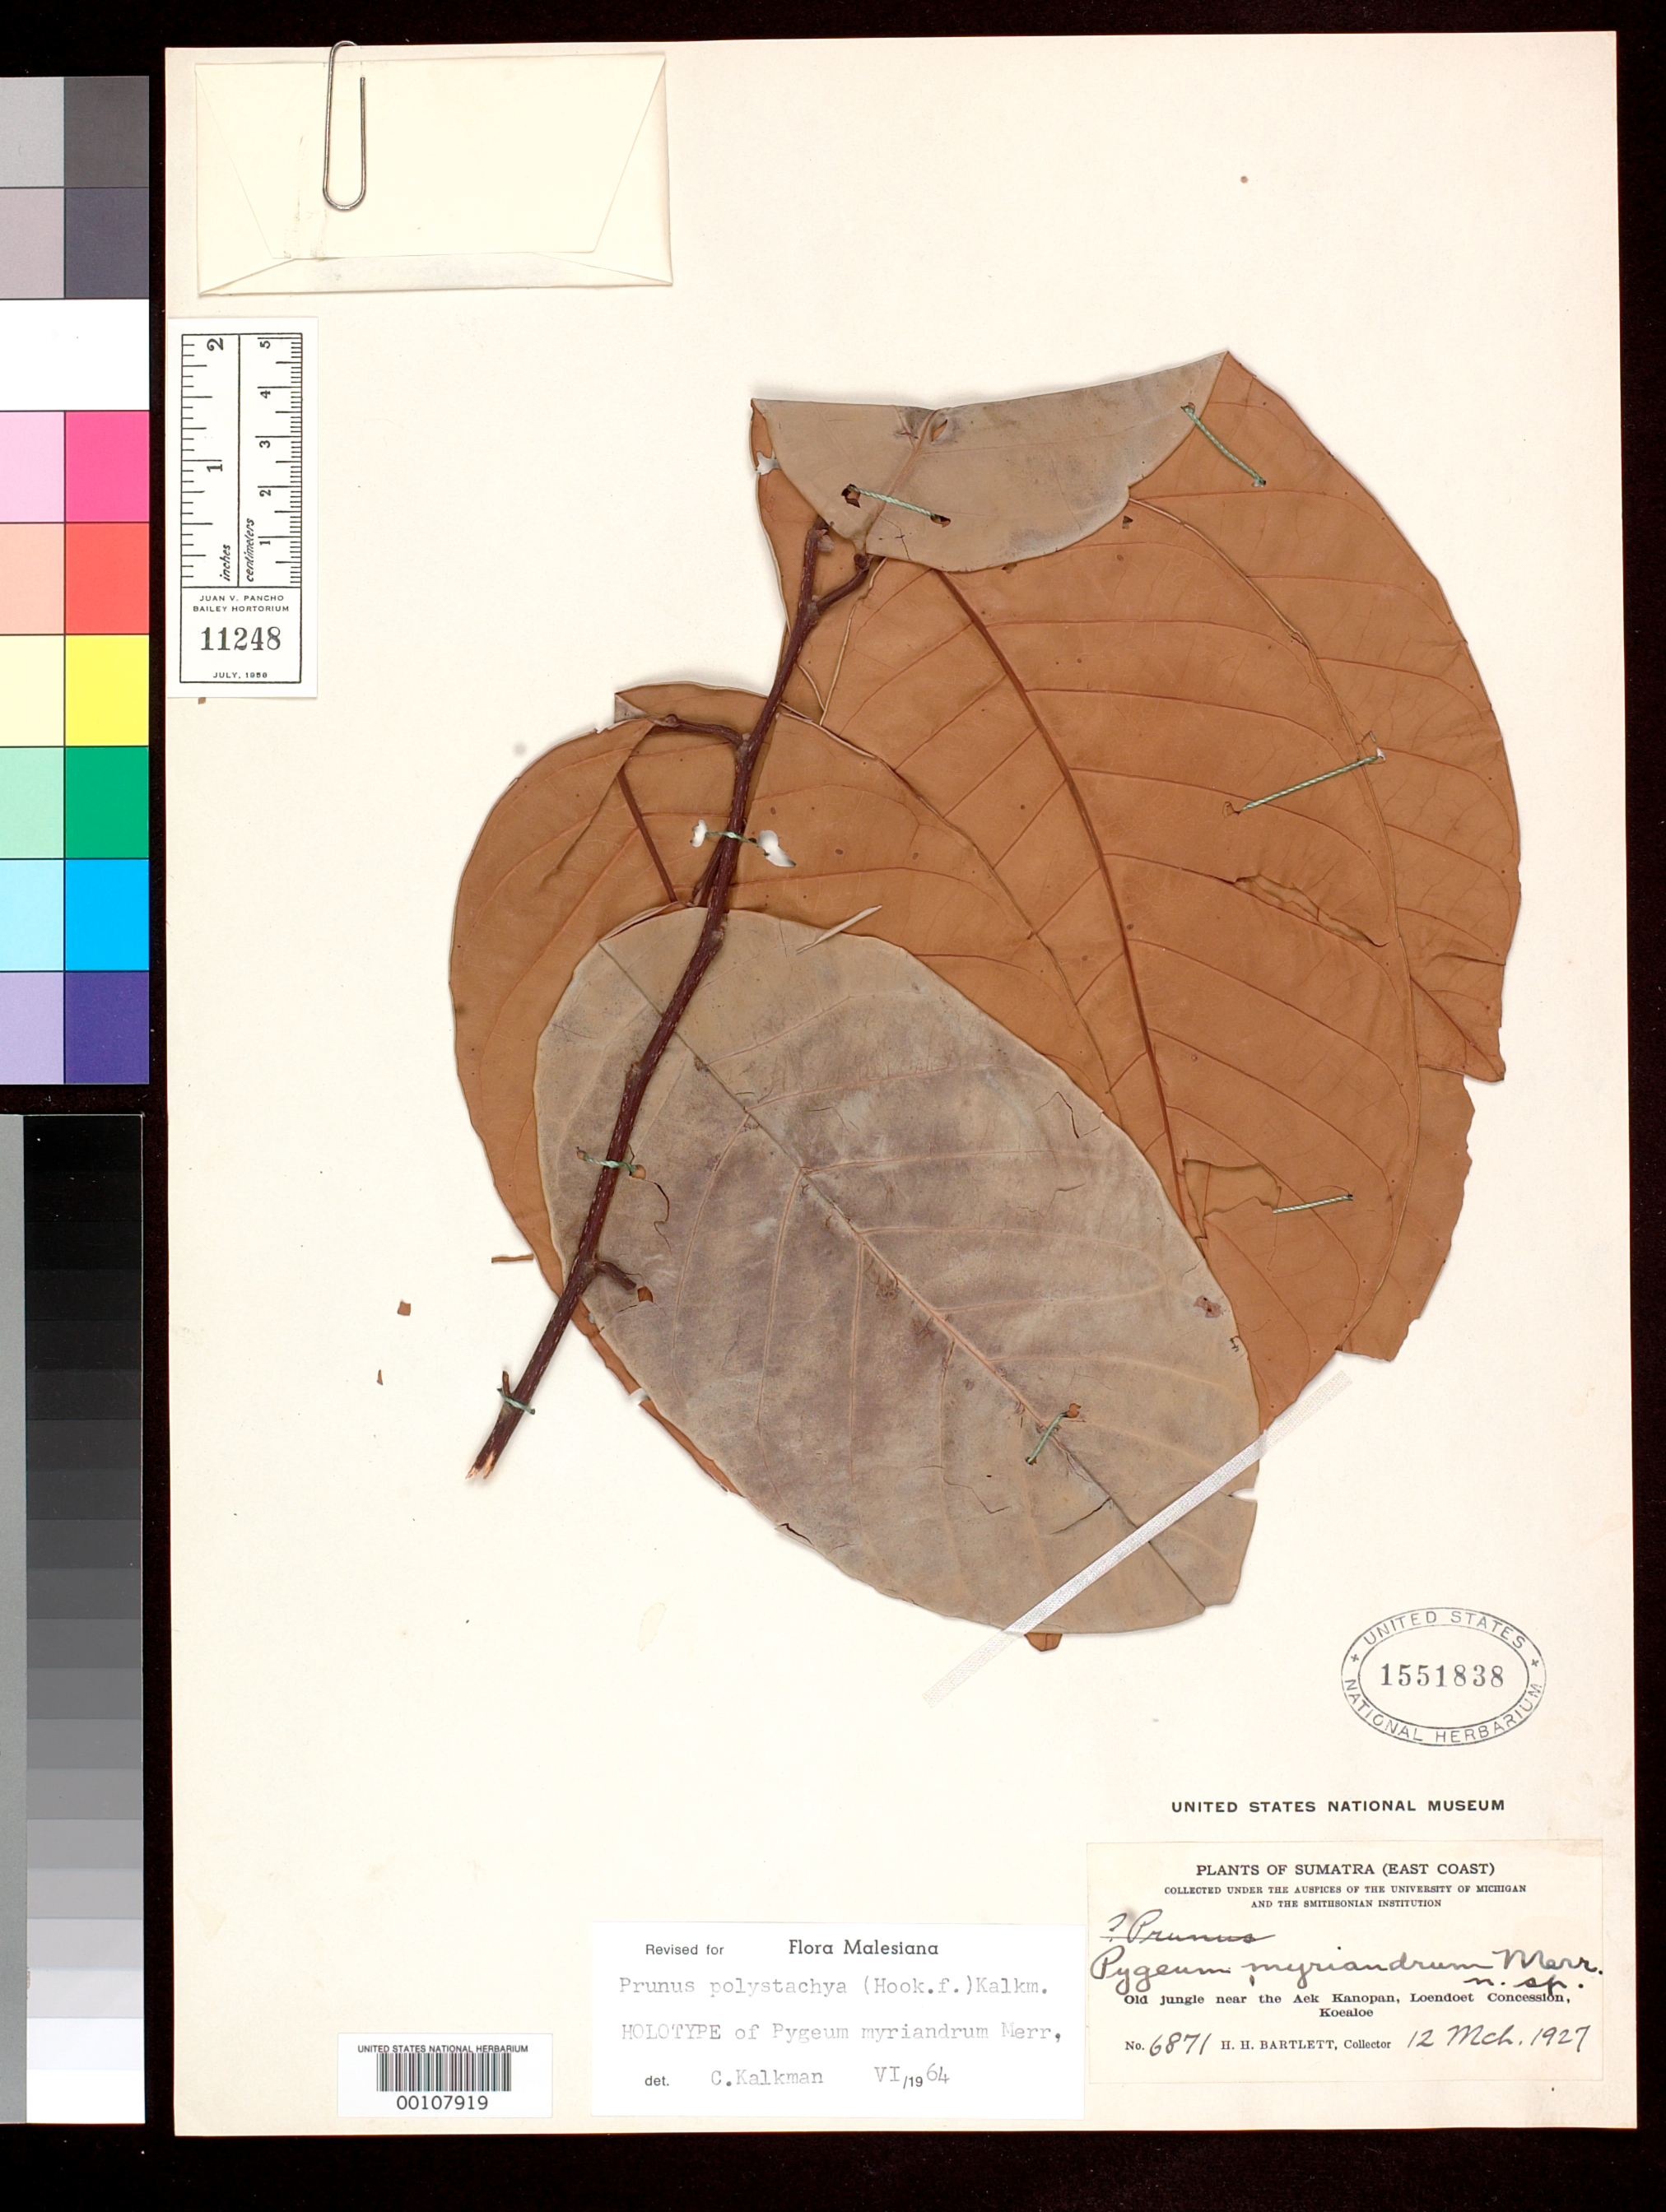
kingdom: Plantae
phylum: Tracheophyta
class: Magnoliopsida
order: Rosales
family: Rosaceae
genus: Pygeum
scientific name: Pygeum myriandrum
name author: Merr.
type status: Holotype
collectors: H. H. Bartlett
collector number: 6871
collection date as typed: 12 Mar 1927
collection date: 1927-03-12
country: Indonesia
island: Sumatra Island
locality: Near Aek Kanopan, Loendoet Concession, Koealoe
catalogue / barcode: US 1551838